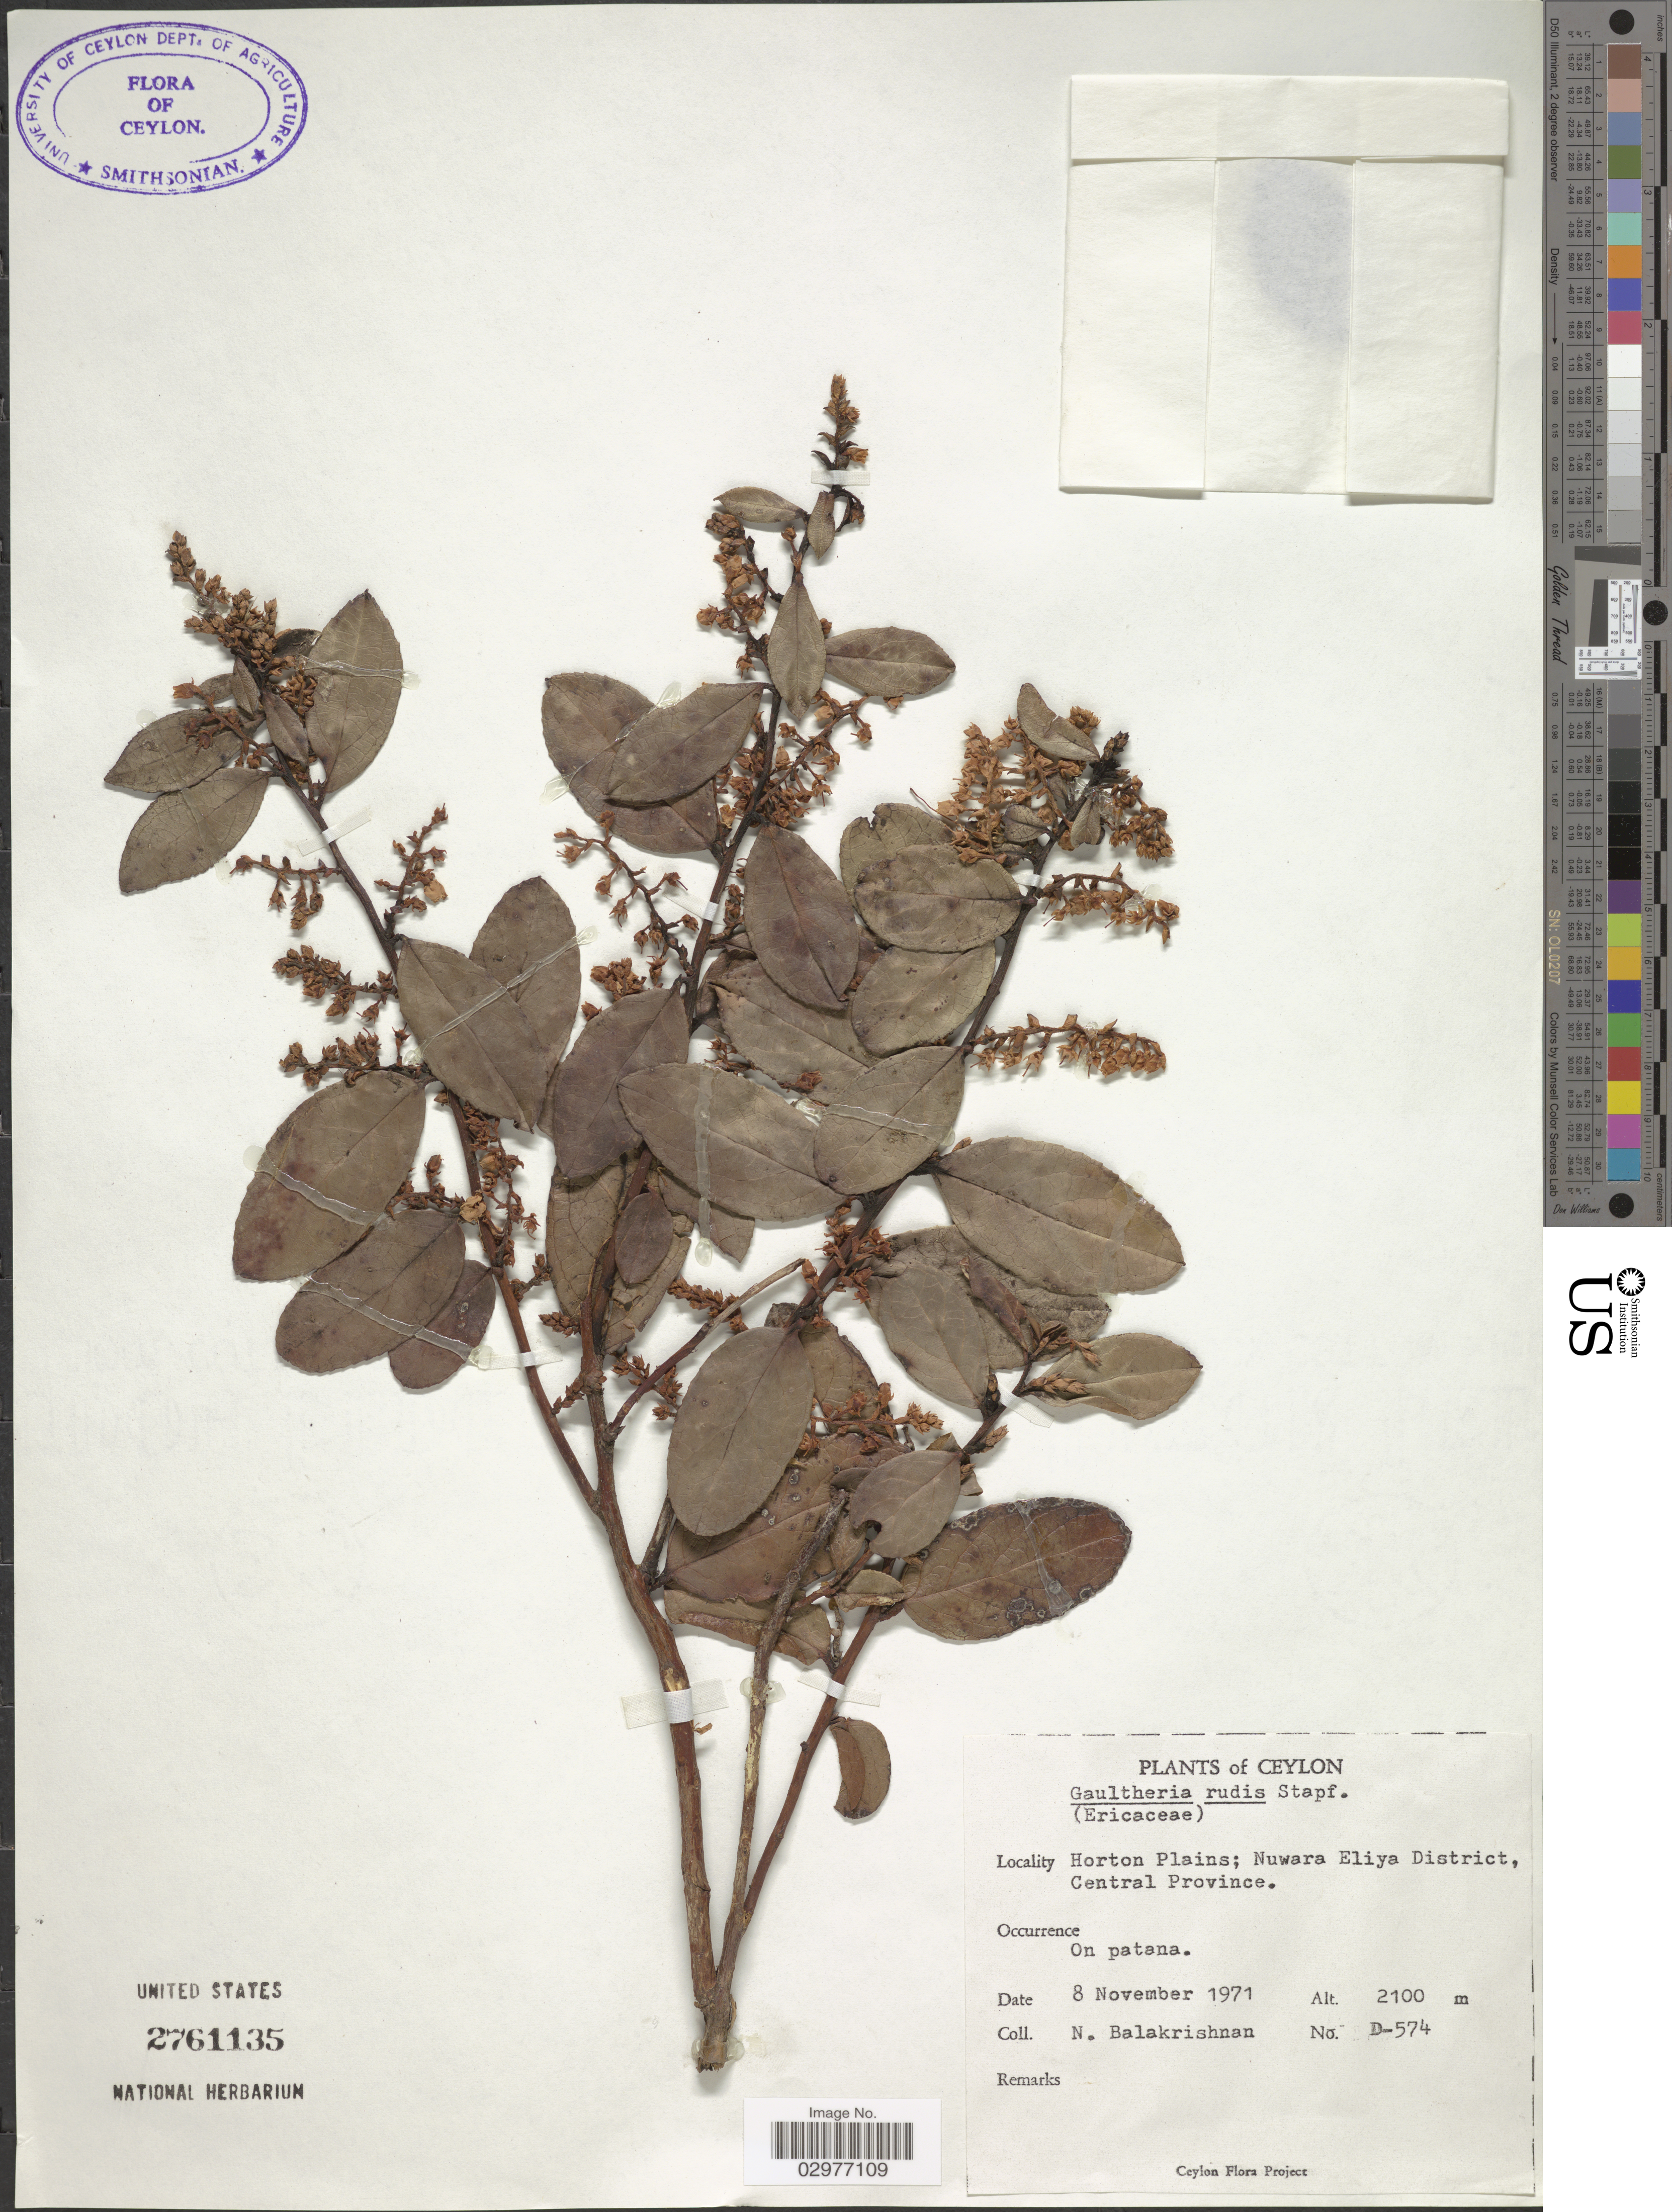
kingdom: Plantae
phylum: Tracheophyta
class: Magnoliopsida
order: Ericales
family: Ericaceae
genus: Gaultheria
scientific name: Gaultheria leschenaultii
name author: DC.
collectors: N. Balakrishnan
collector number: D-574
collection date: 1971-11-08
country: Sri Lanka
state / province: Central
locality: Ceylon. Horton Plains; Nuwara Eliya District.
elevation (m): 2100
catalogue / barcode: US 2761135